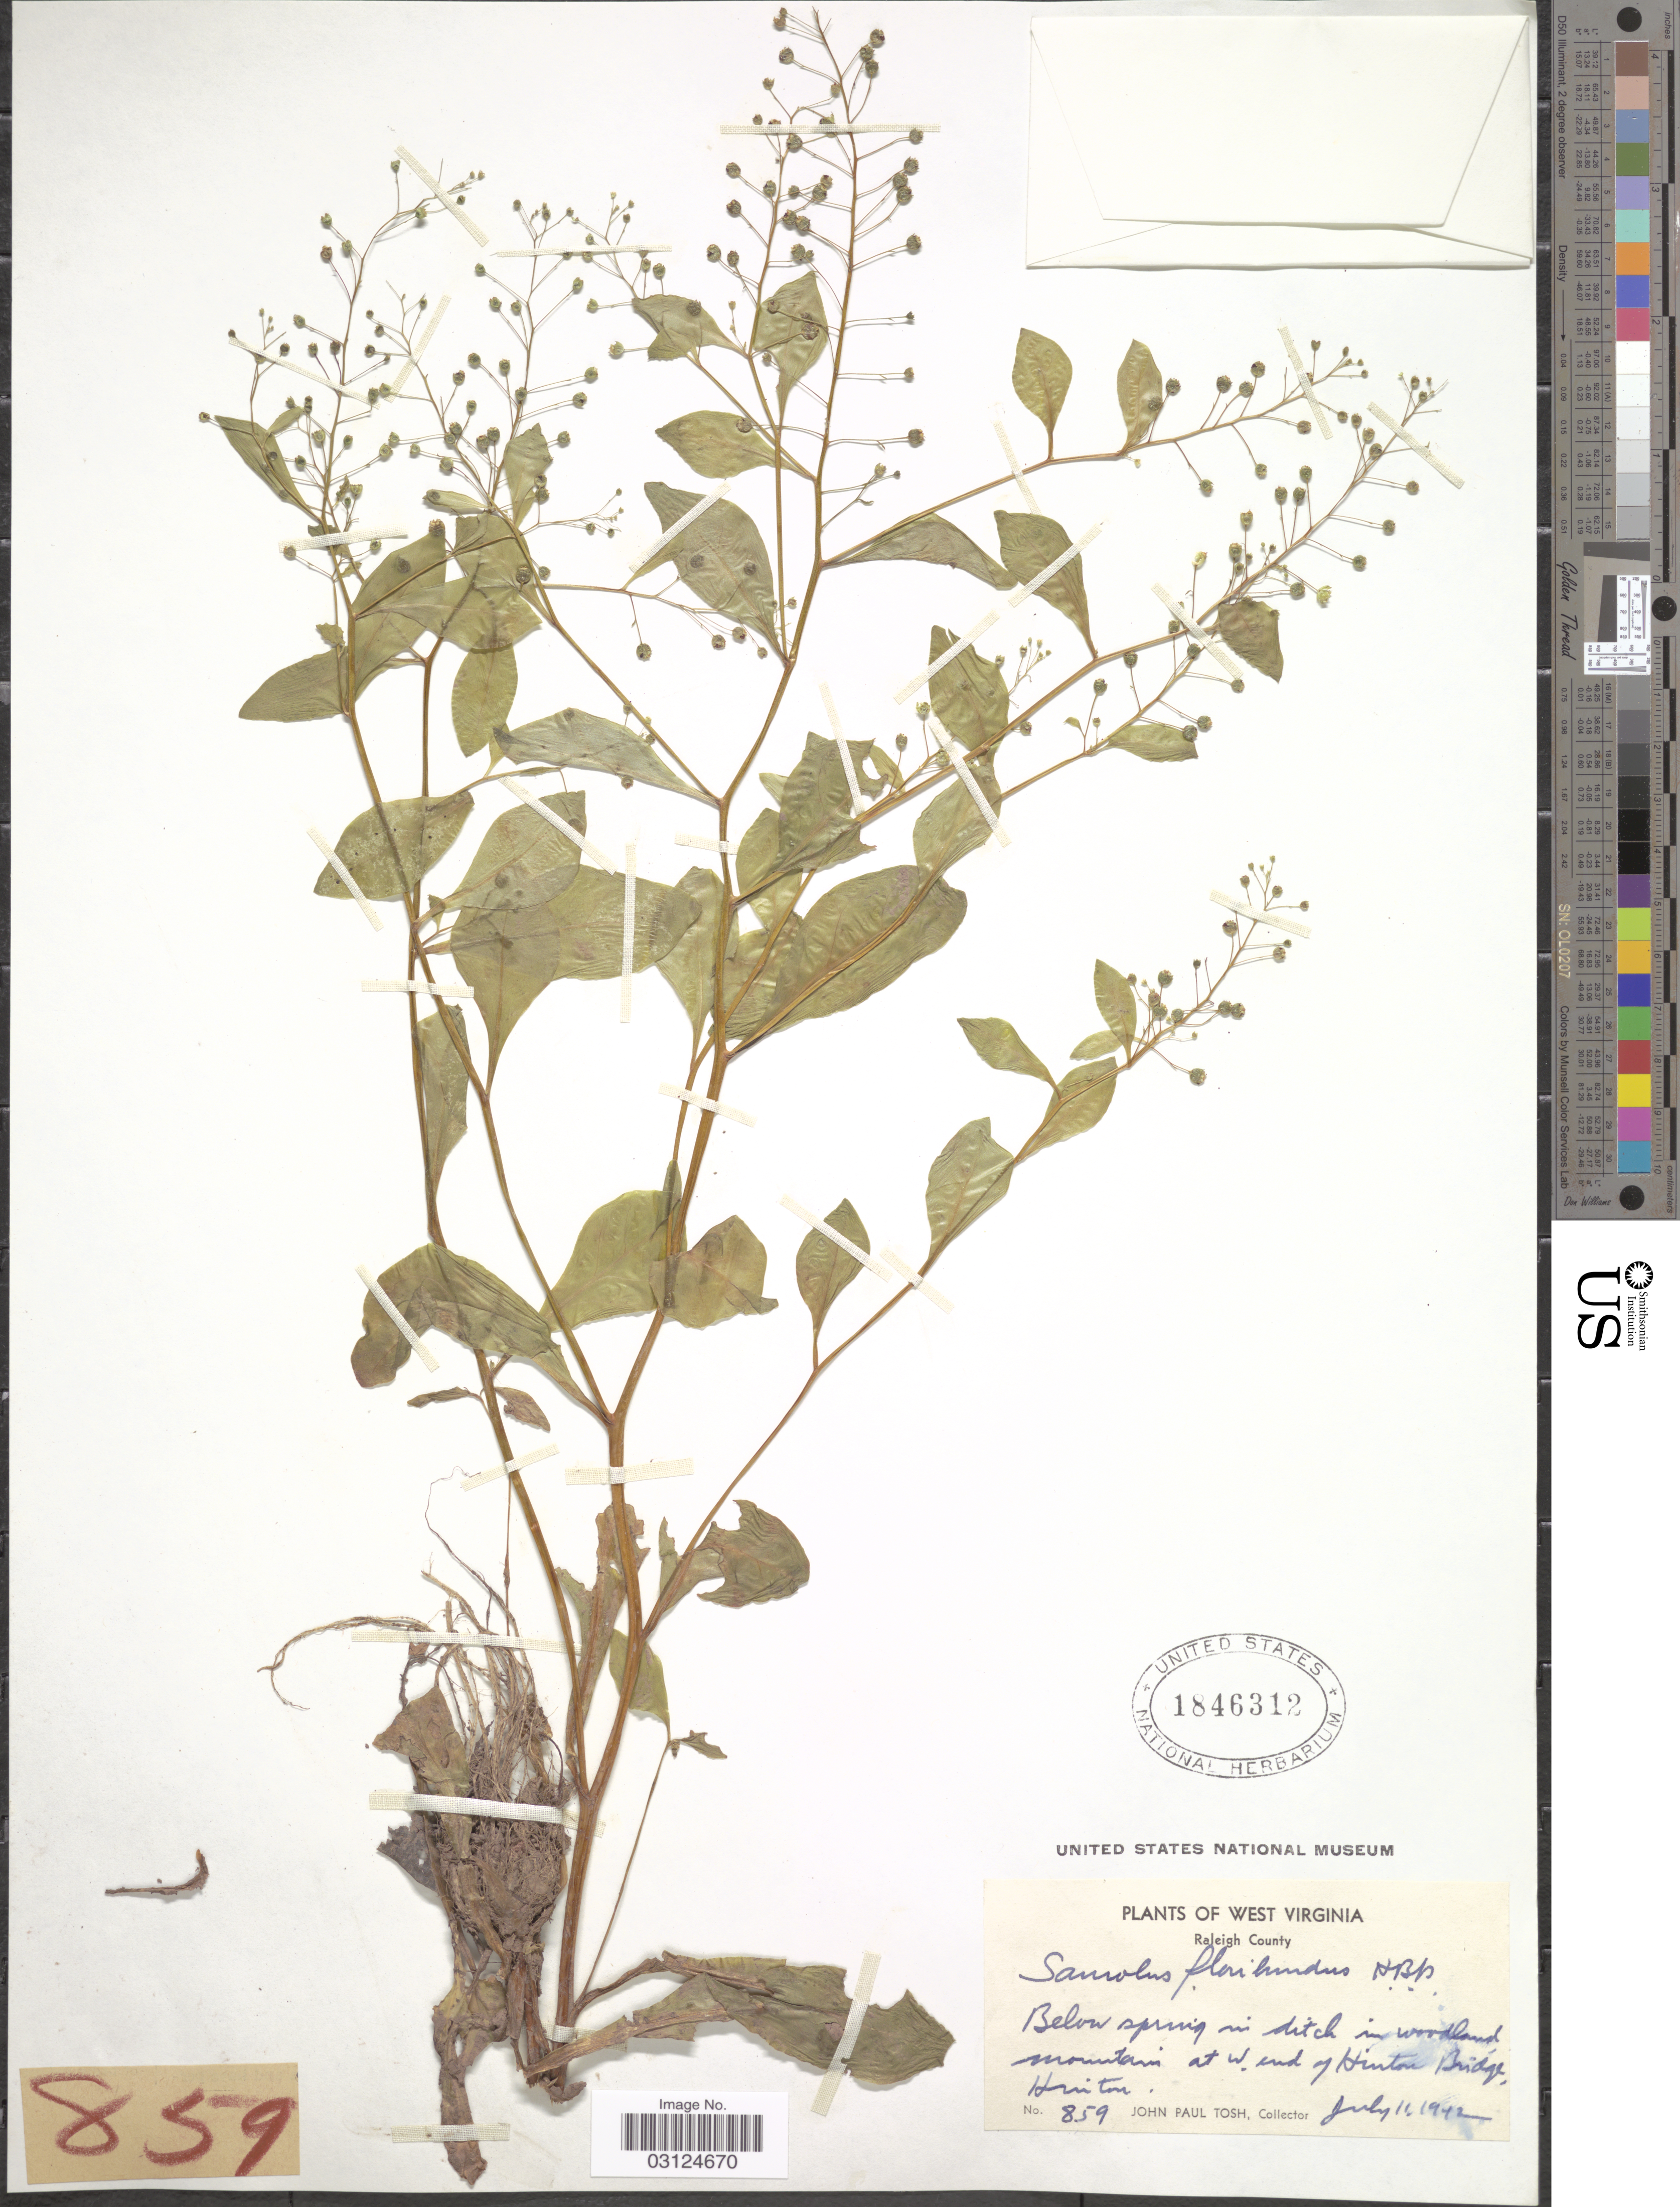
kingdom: Plantae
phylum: Tracheophyta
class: Magnoliopsida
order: Ericales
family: Primulaceae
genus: Samolus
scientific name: Samolus parviflorus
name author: Raf.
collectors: J. Tosh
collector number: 859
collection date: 1992-07-11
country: United States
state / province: West Virginia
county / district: Raleigh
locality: Raleigh County. Below spring in ditch in woodland mountain at W. end of Hinton Bridge, Hinton.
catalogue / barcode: US 1846312